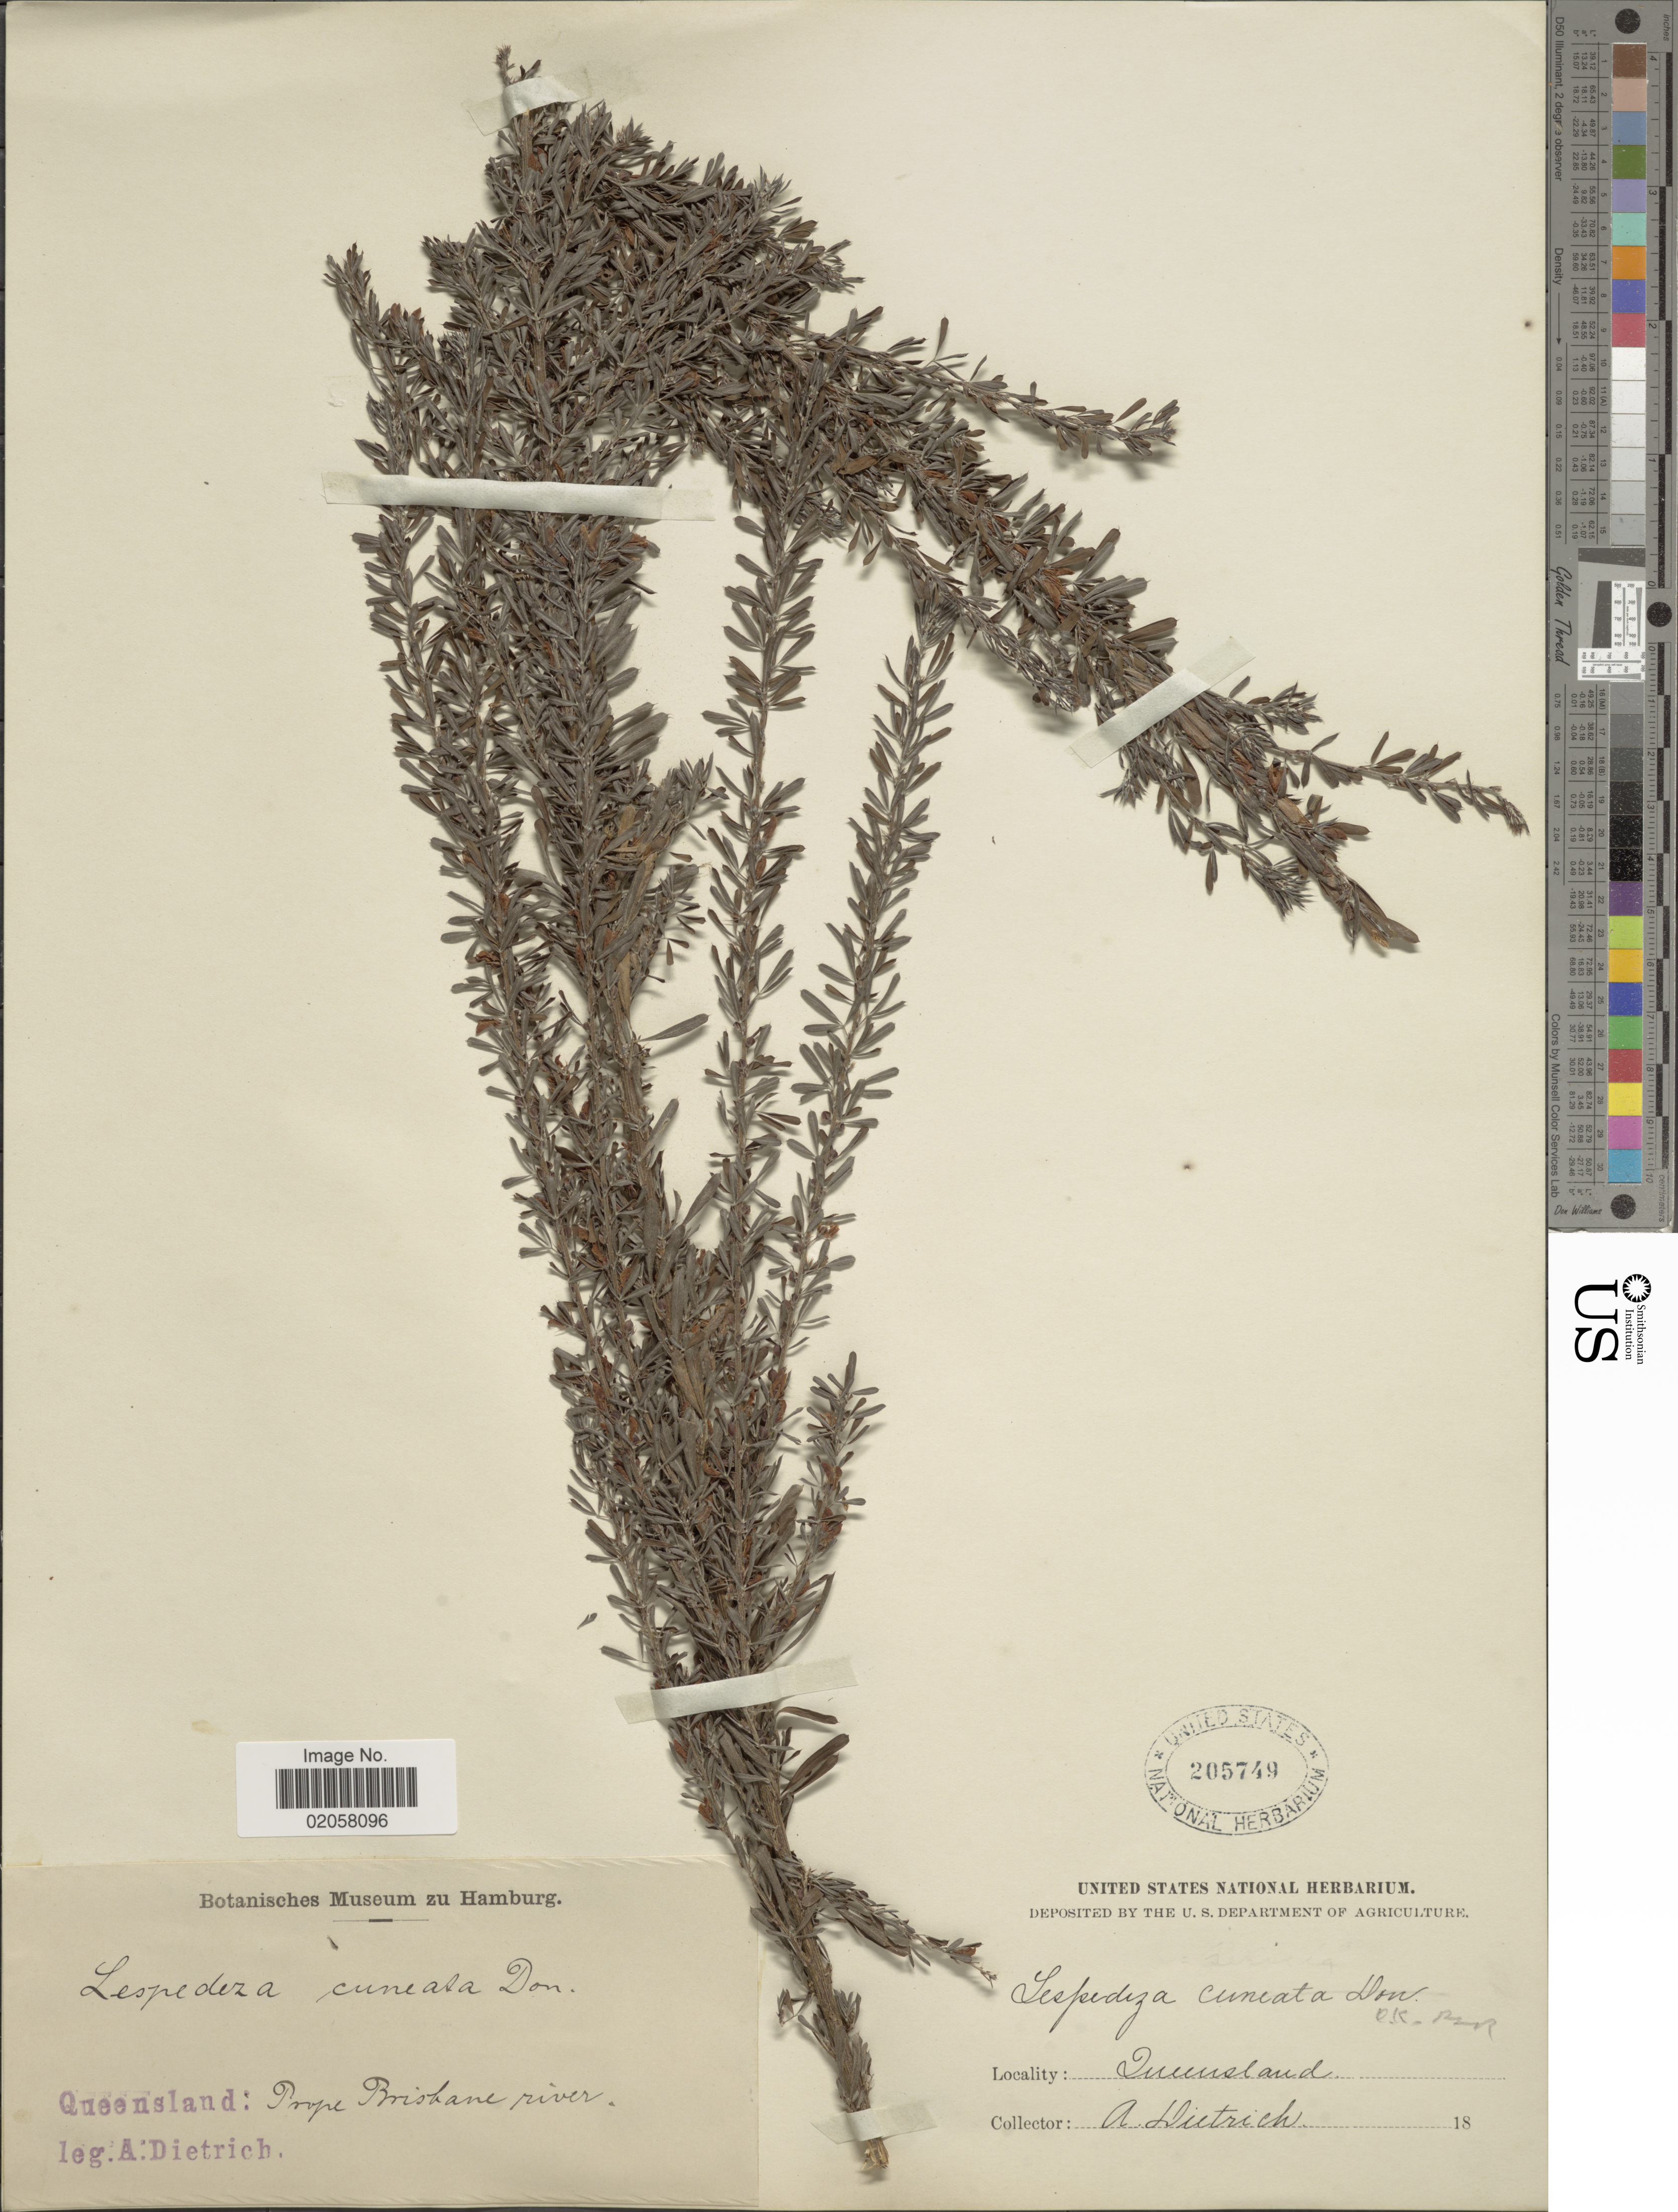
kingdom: Plantae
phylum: Tracheophyta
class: Magnoliopsida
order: Fabales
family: Fabaceae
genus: Lespedeza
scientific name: Lespedeza cuneata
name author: (Dum. Cours.) G. Don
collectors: A. Dietrich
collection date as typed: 18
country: Australia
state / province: Queensland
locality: Prope Brisbane river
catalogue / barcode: US 205749